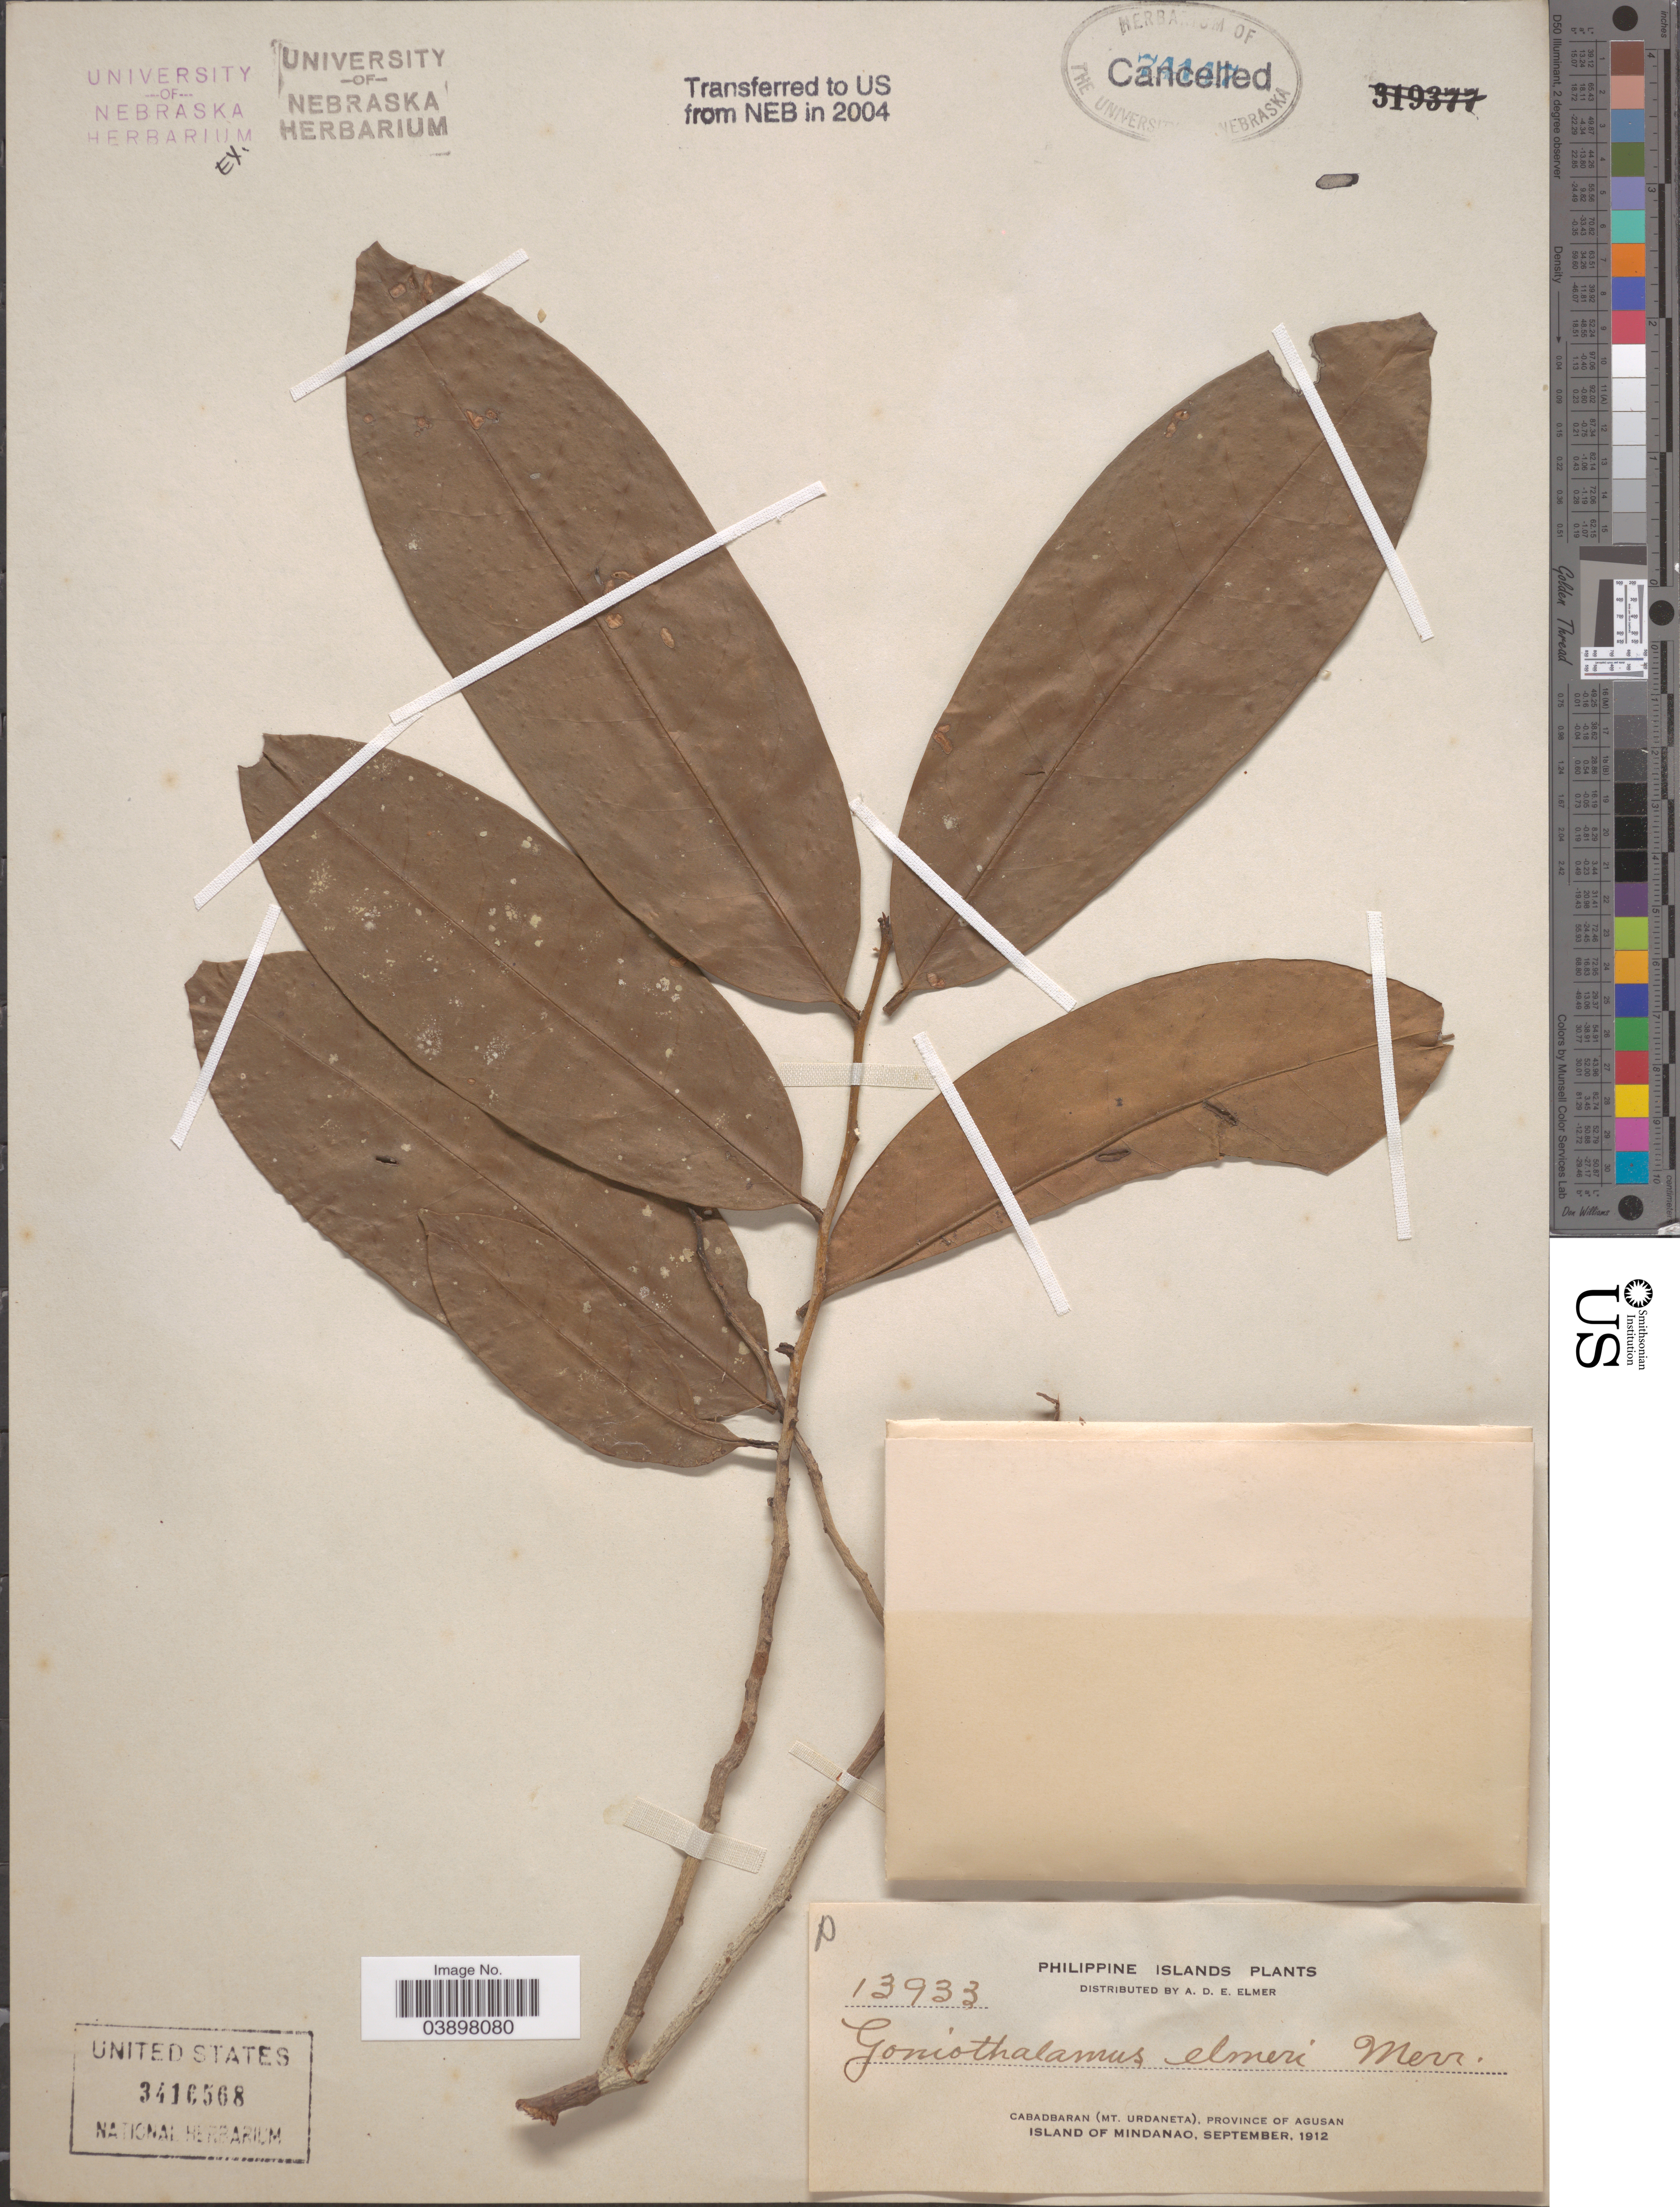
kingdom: Plantae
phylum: Tracheophyta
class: Magnoliopsida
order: Magnoliales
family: Annonaceae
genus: Goniothalamus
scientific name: Goniothalamus elmeri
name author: Merr.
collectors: A. D. E. Elmer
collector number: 13933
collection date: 1912-09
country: Philippines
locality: Cabadbaran (Mt. Urdaneta), Province of Agusan. Island of Mindanao.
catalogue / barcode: US 3416568